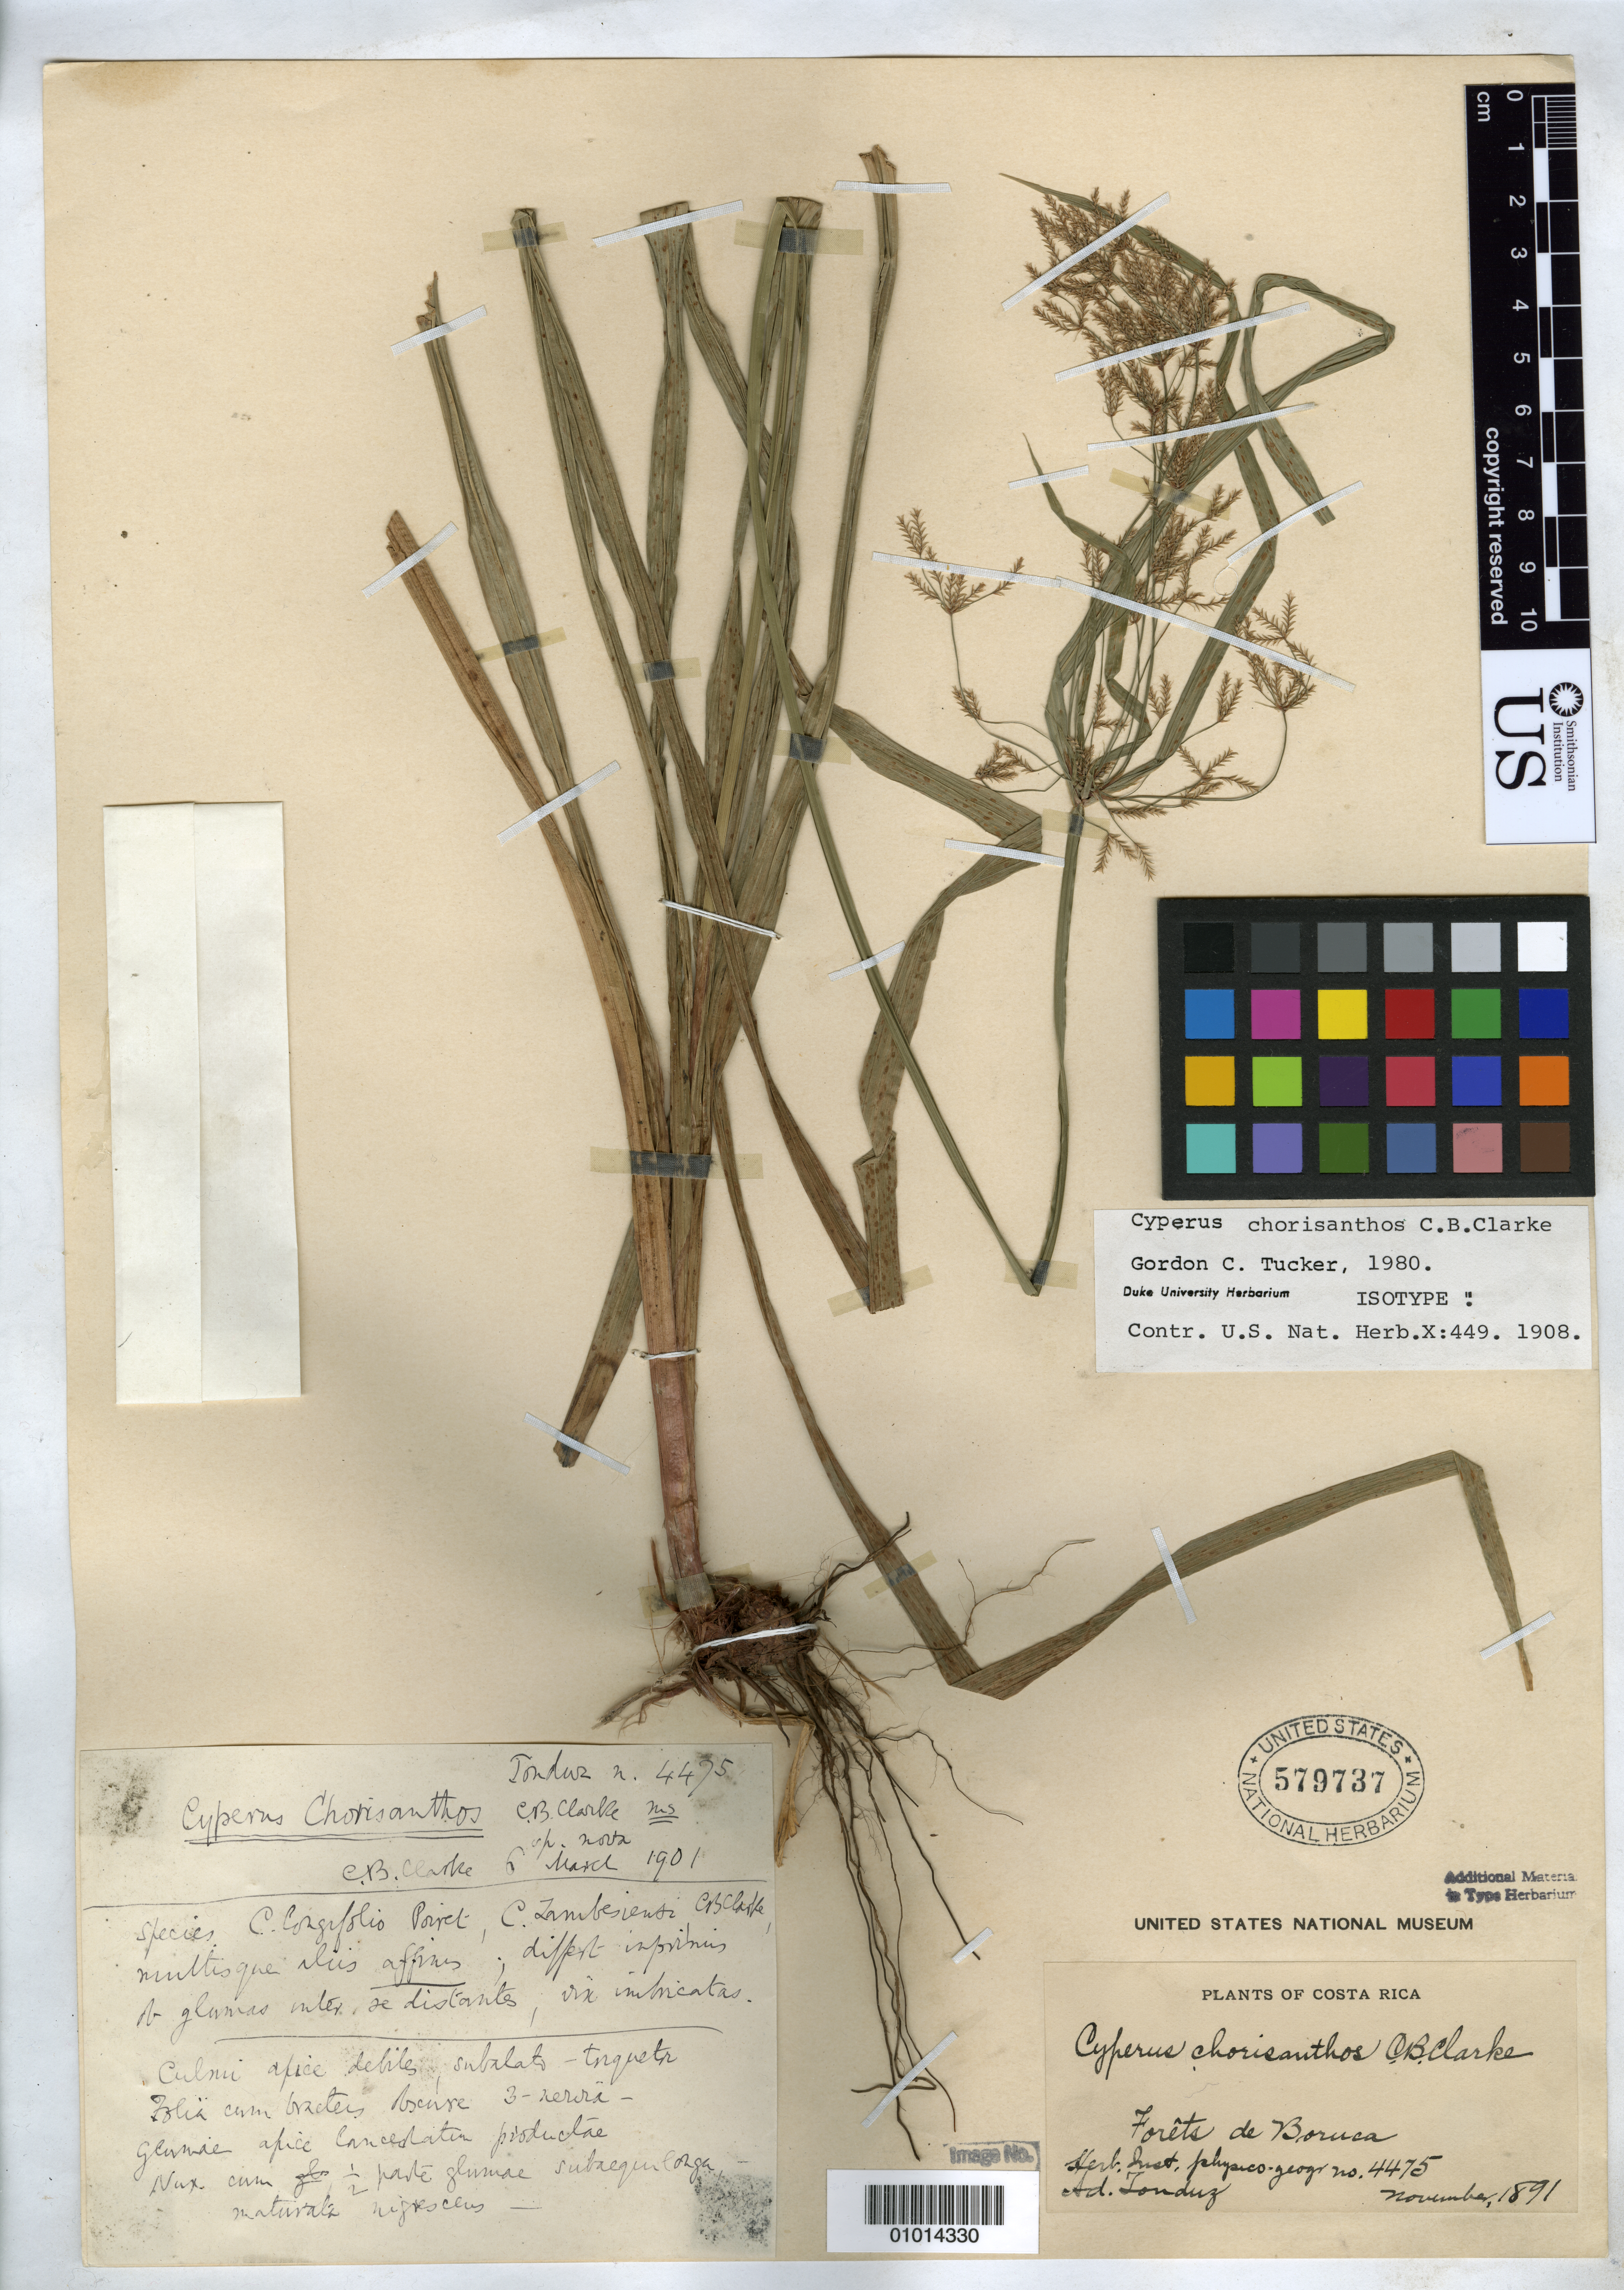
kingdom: Plantae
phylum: Tracheophyta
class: Liliopsida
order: Poales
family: Cyperaceae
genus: Cyperus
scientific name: Cyperus chorisanthus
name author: C.B. Clarke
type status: Isotype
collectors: A. Tonduz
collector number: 4475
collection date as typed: Nov 1891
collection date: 1891-11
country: Costa Rica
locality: Forêts de Boruca.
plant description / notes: Specific epithet published as "chorisanthus", corrected to "chorisanthos" by some authors but IPNI editors advise retaining original spelling (R. Davies, email comm., 9/2011).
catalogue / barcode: US 579737